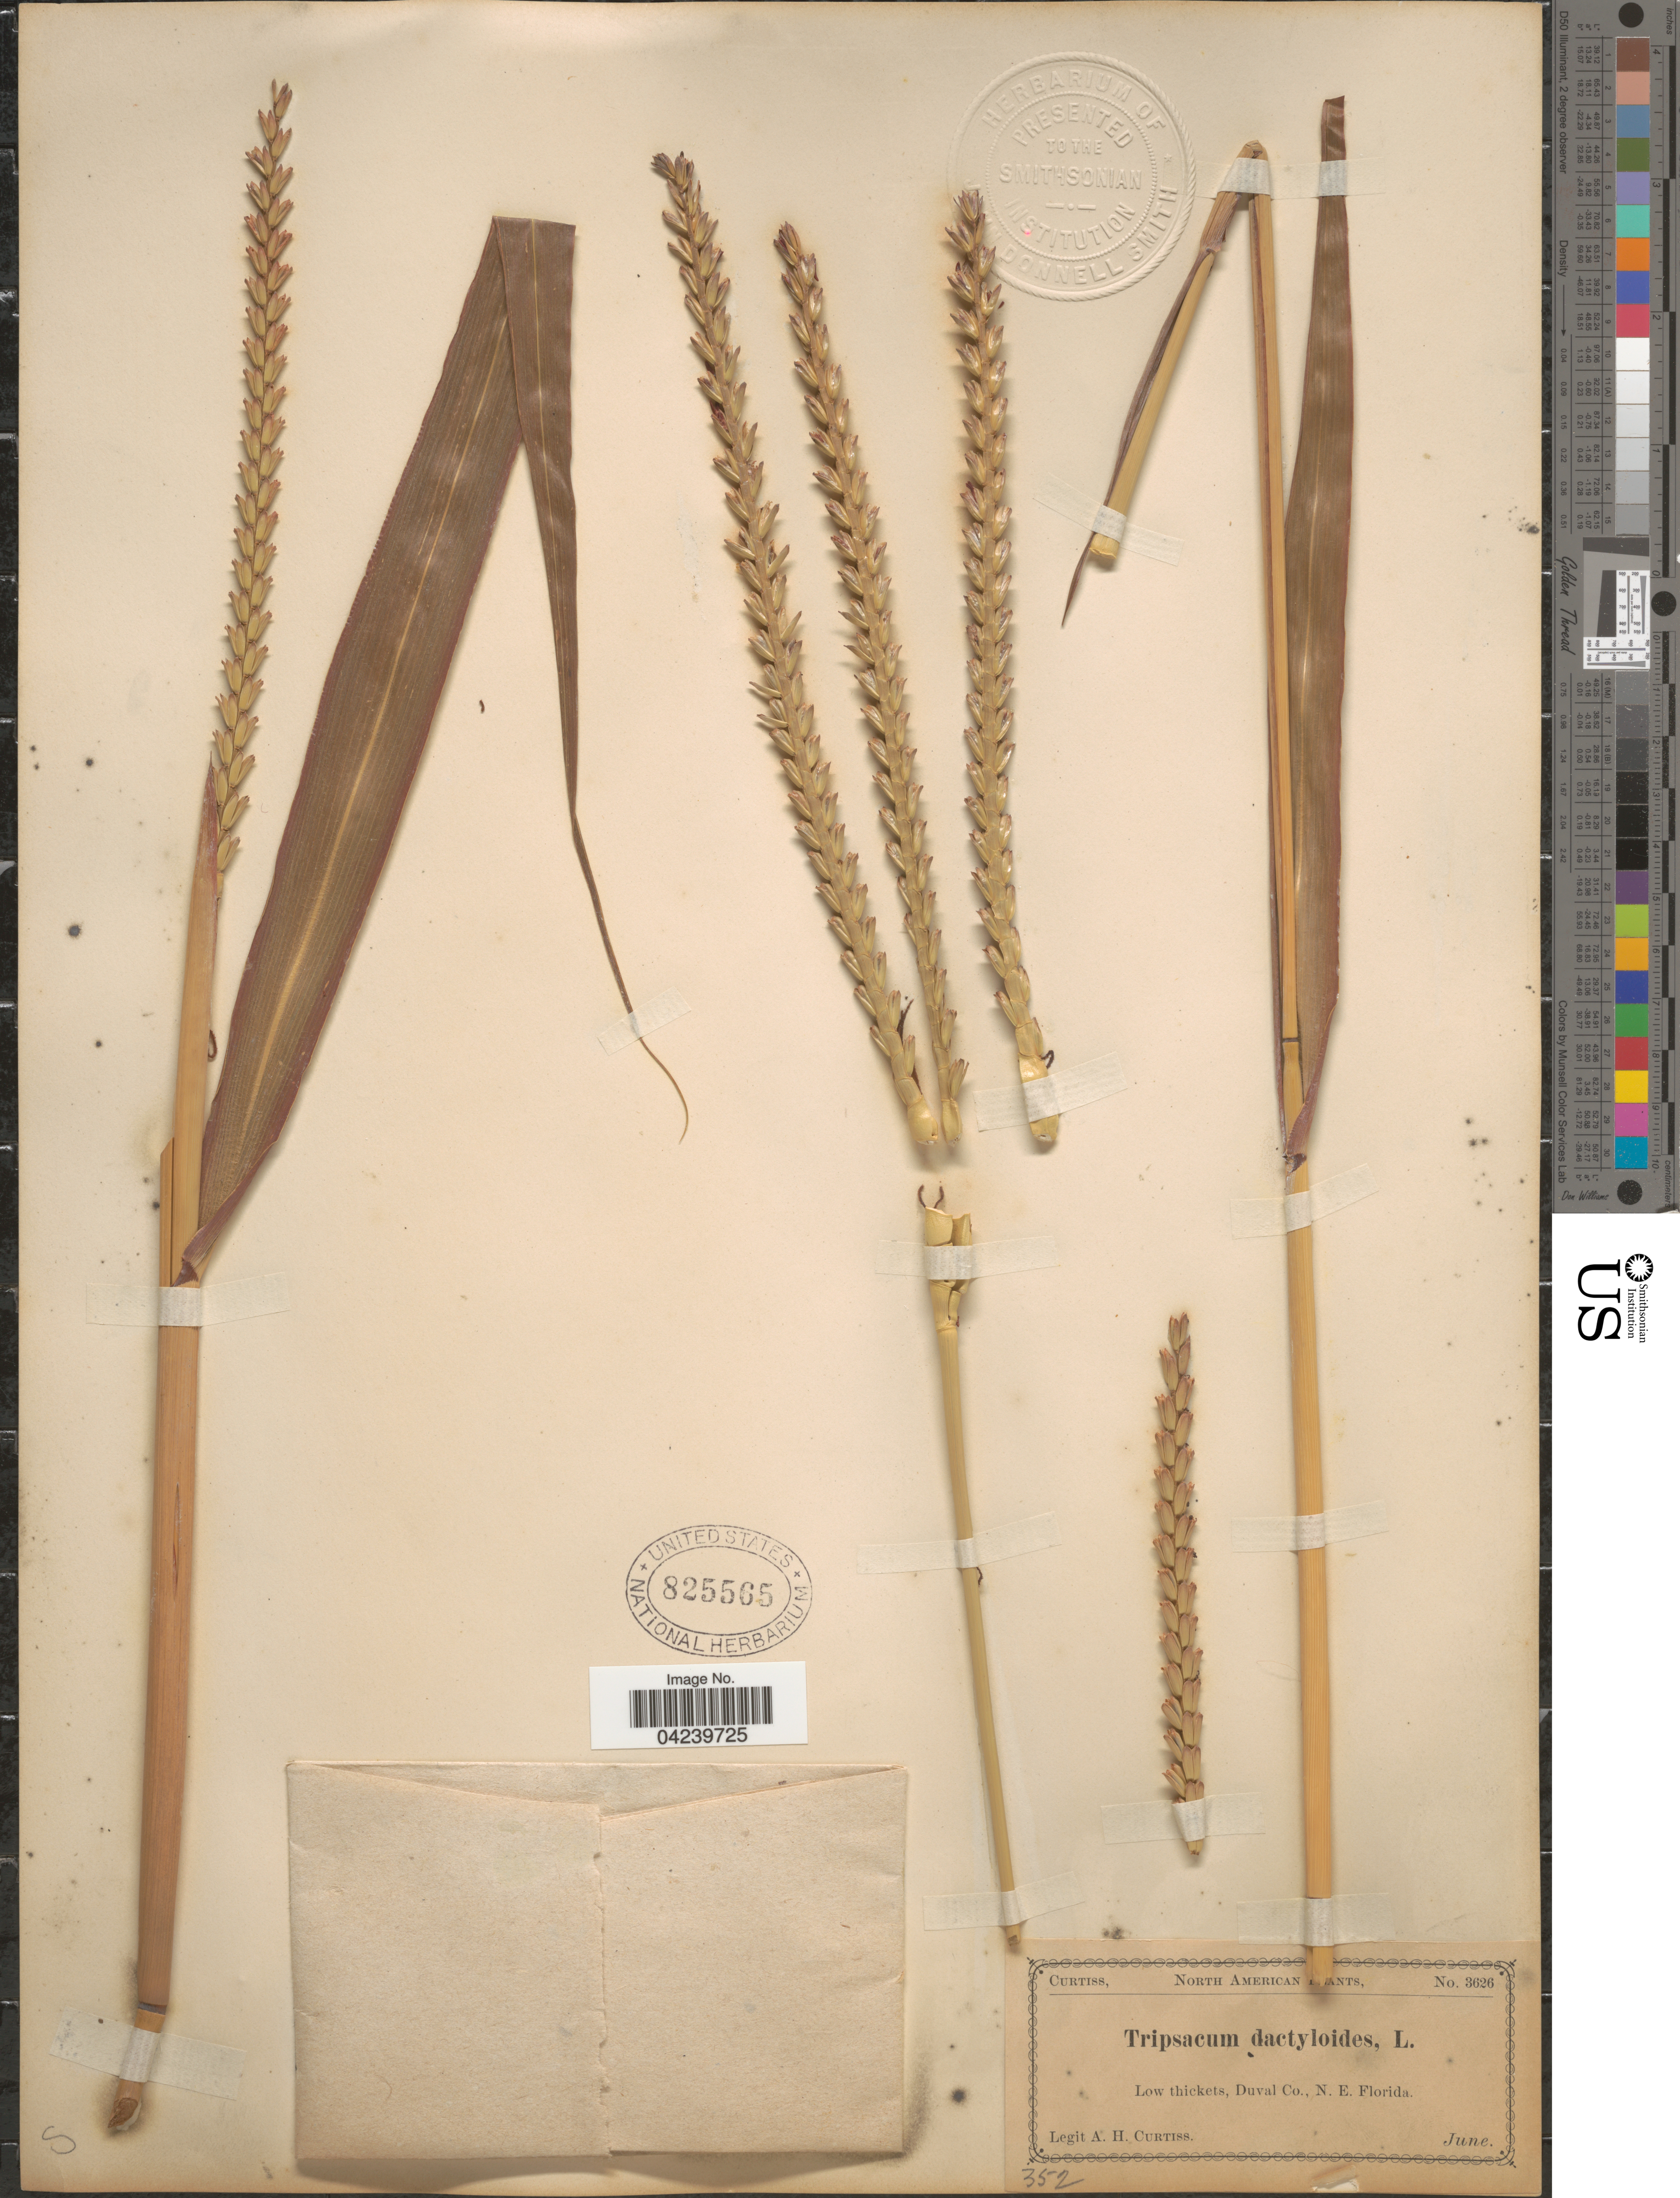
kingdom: Plantae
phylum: Tracheophyta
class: Liliopsida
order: Poales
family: Poaceae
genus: Tripsacum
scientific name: Tripsacum dactyloides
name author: (L.) L.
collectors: A. H. Curtiss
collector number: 3626/352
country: United States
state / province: Florida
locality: Low thickets, Duval Co, N.E. Florida.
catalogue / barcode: US 825565